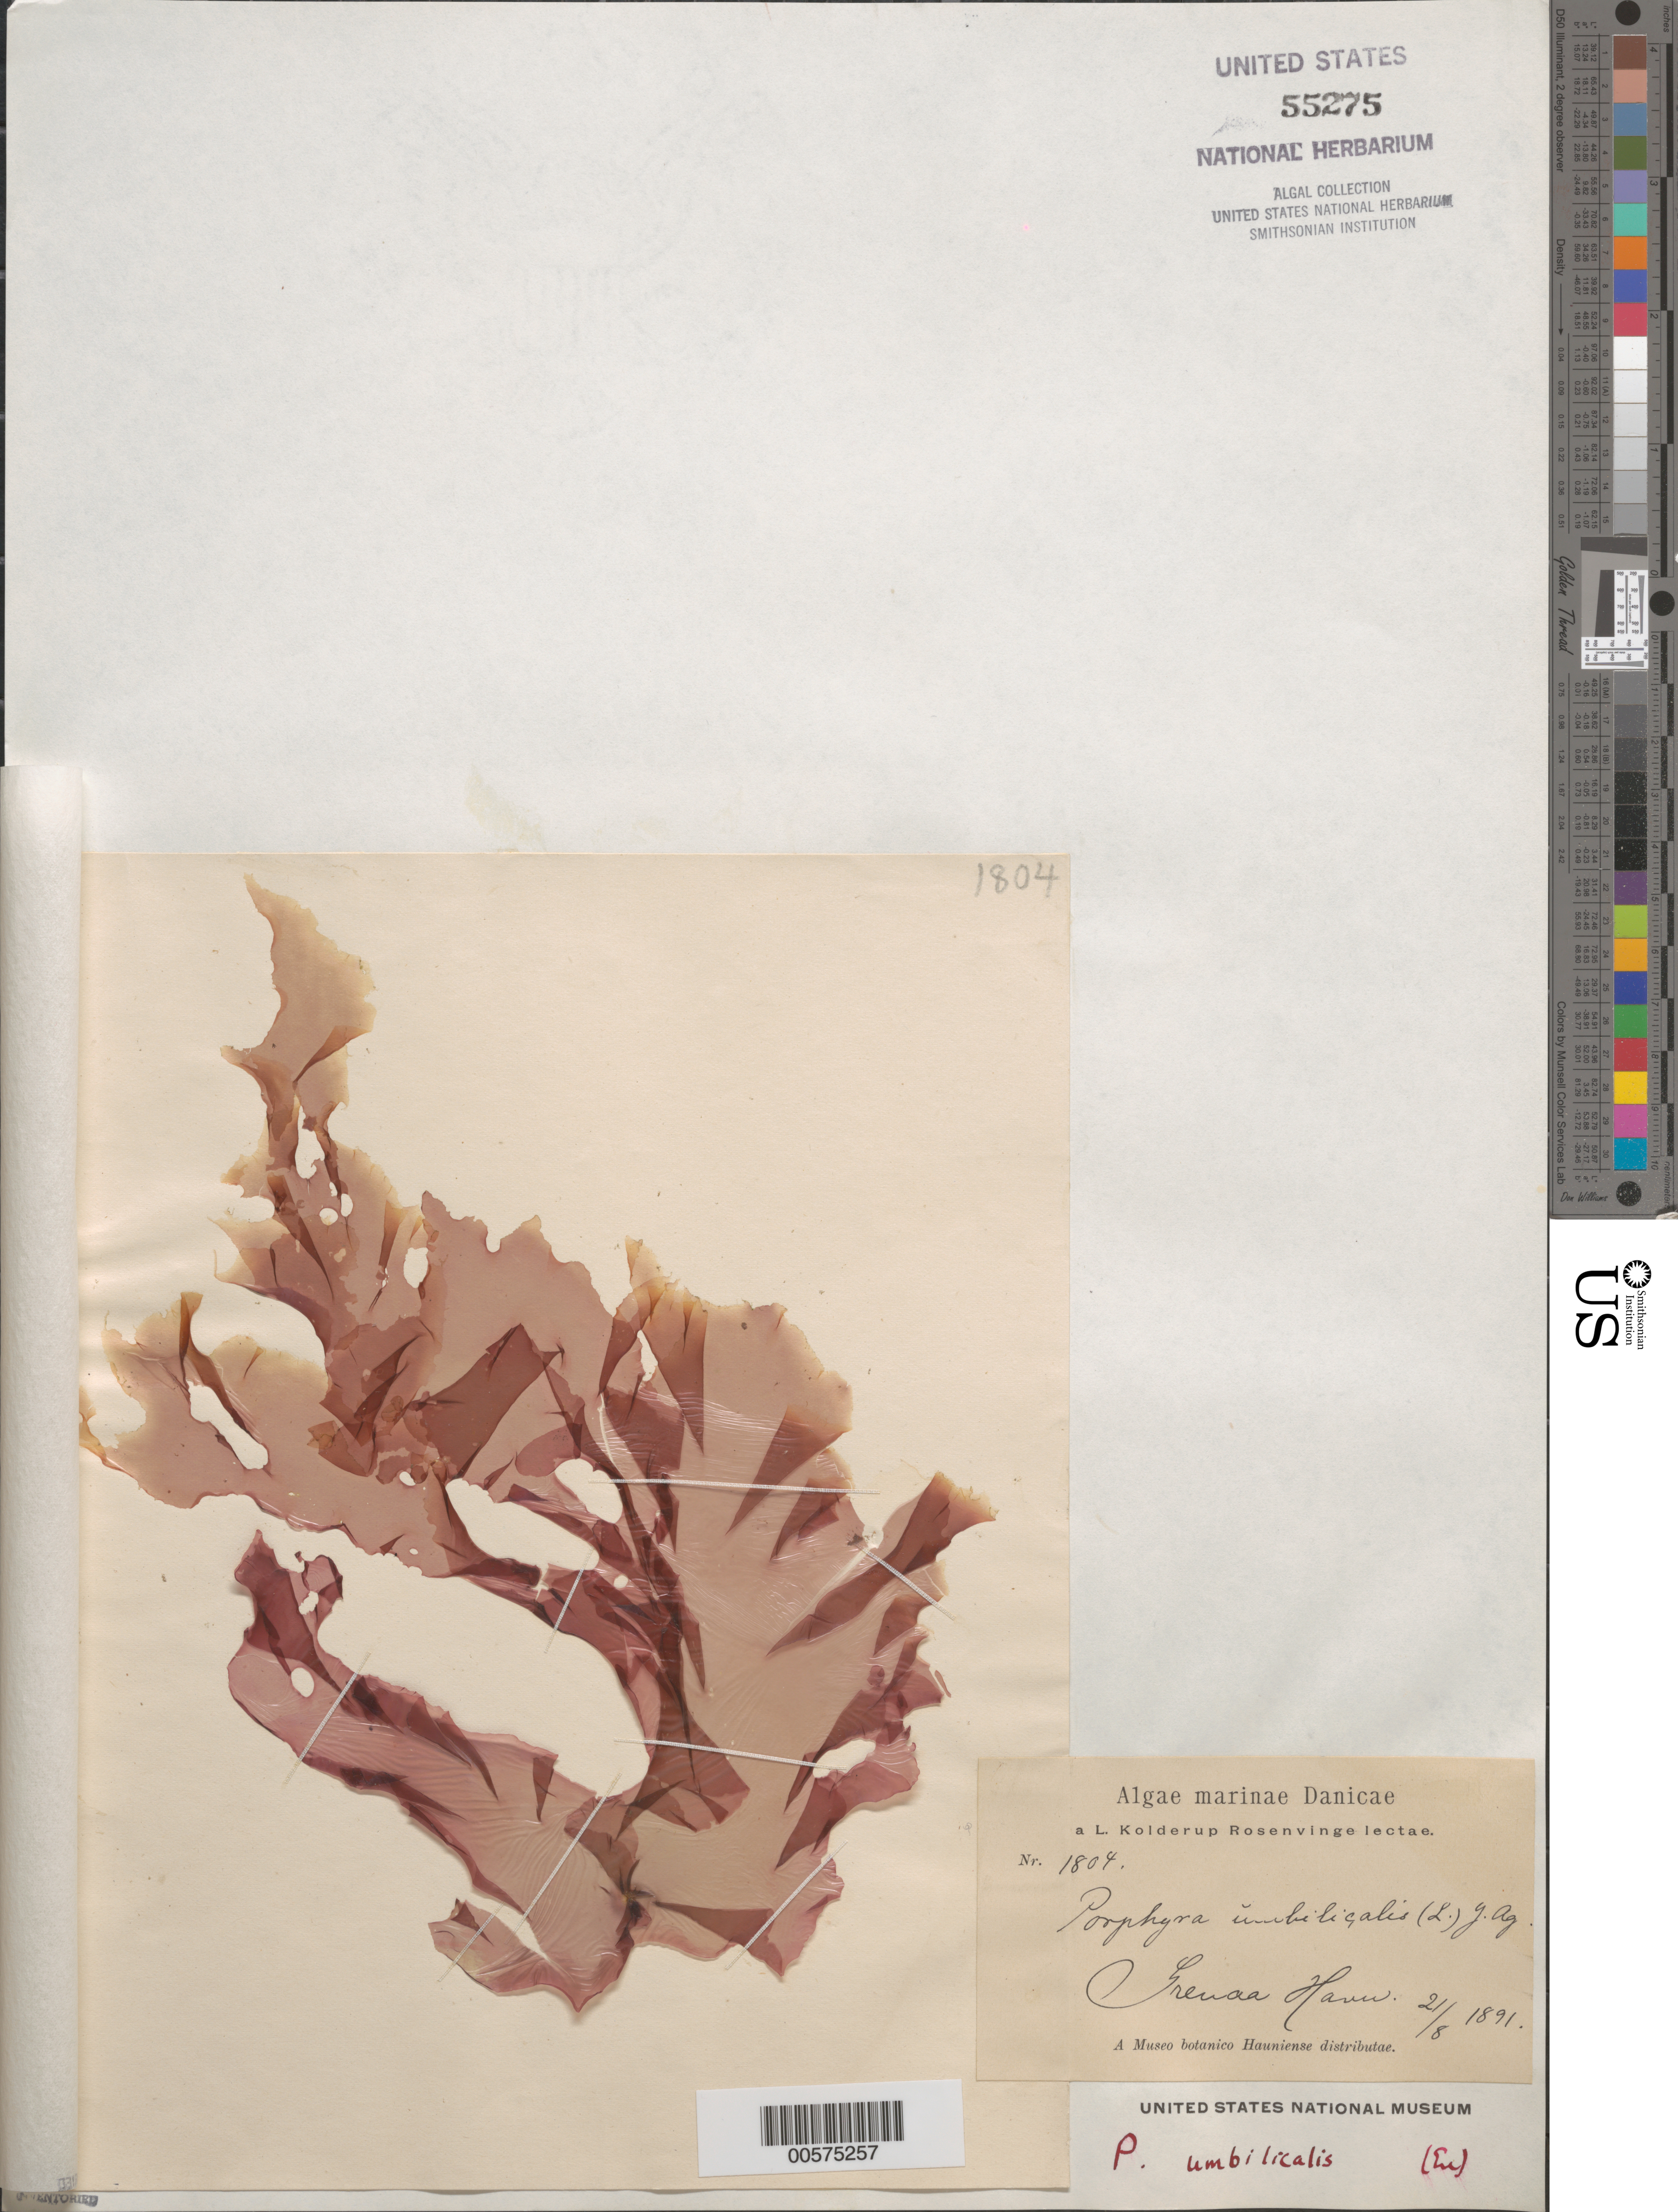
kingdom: Plantae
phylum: Rhodophyta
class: Bangiophyceae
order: Bangiales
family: Bangiaceae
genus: Porphyra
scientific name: Porphyra umbilicalis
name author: Kütz.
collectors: L. Rosenvinge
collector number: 1804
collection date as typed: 21 Aug 1891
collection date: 1891-08-21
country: Denmark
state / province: Midtjylland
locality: Grena (Grenaa) Harbor, Kattegat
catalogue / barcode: US 55275